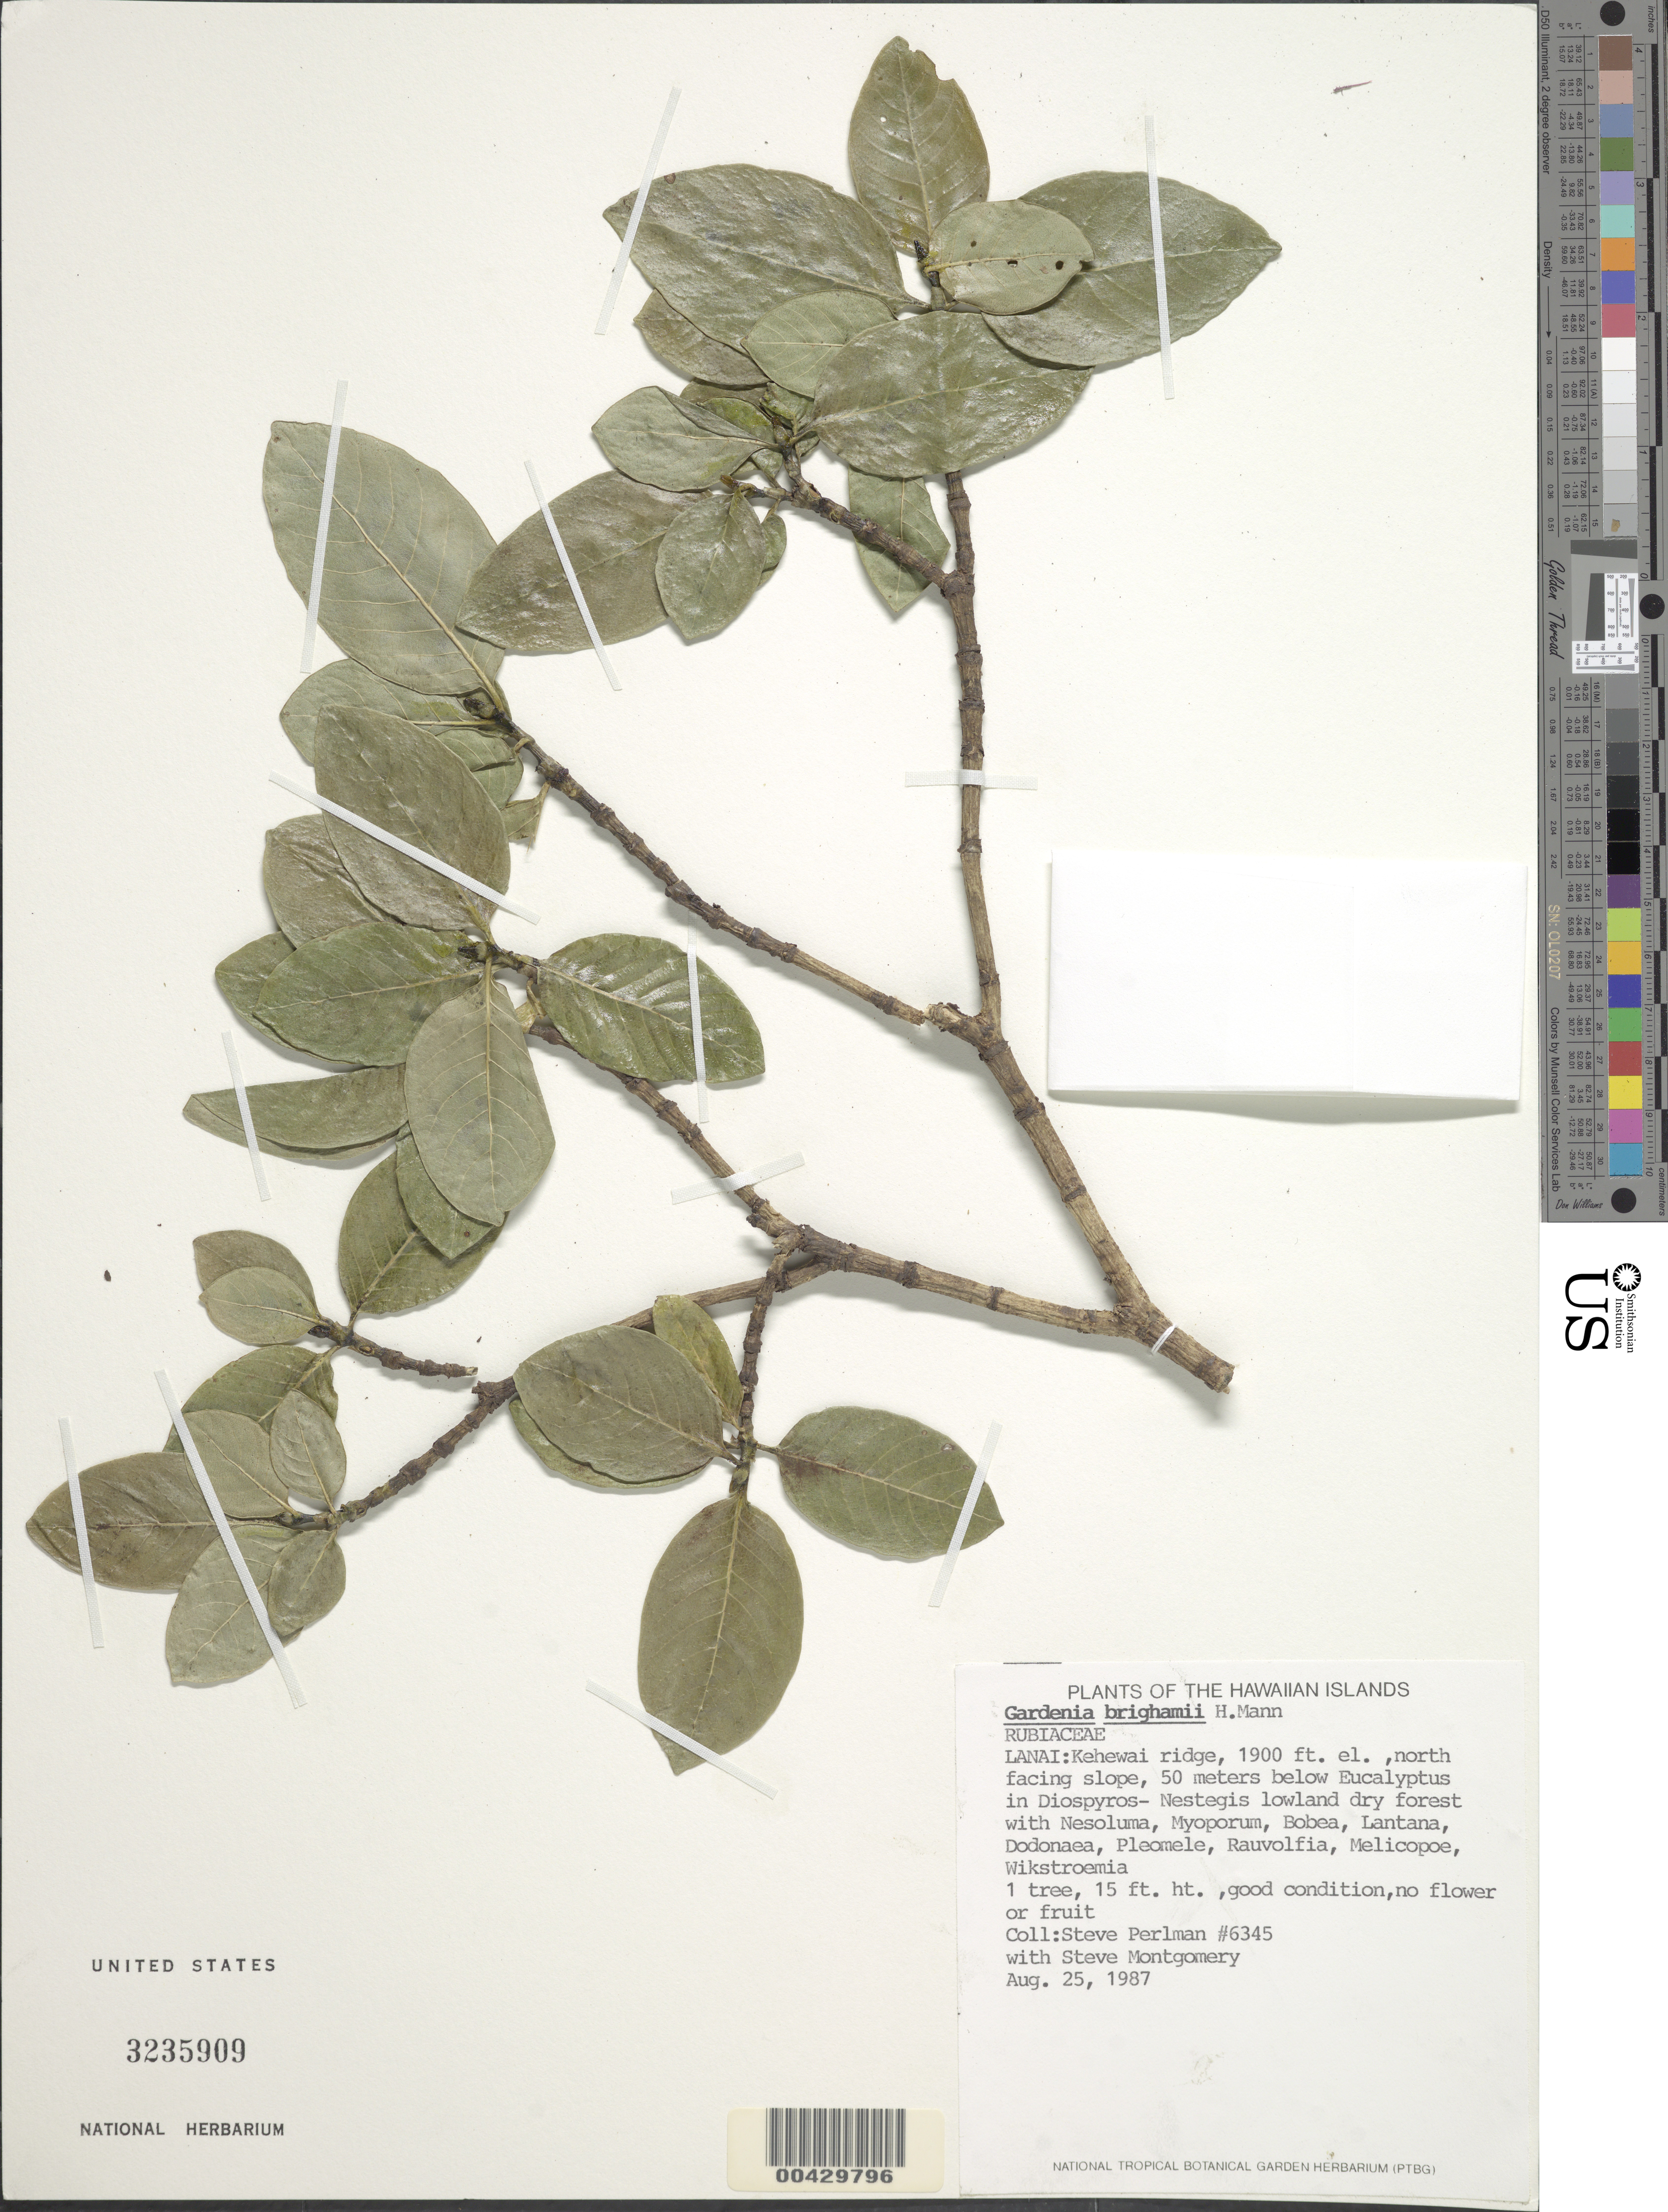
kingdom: Plantae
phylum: Tracheophyta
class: Magnoliopsida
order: Gentianales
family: Rubiaceae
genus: Gardenia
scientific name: Gardenia brighamii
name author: H. Mann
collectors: S. P. Perlman & S. Montgomery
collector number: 6345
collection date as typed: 25 Aug 1987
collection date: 1987-08-25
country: United States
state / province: Hawaii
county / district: Maui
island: Lana'i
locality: Kehewai ridge, N facing slope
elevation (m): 579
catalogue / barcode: US 3235909